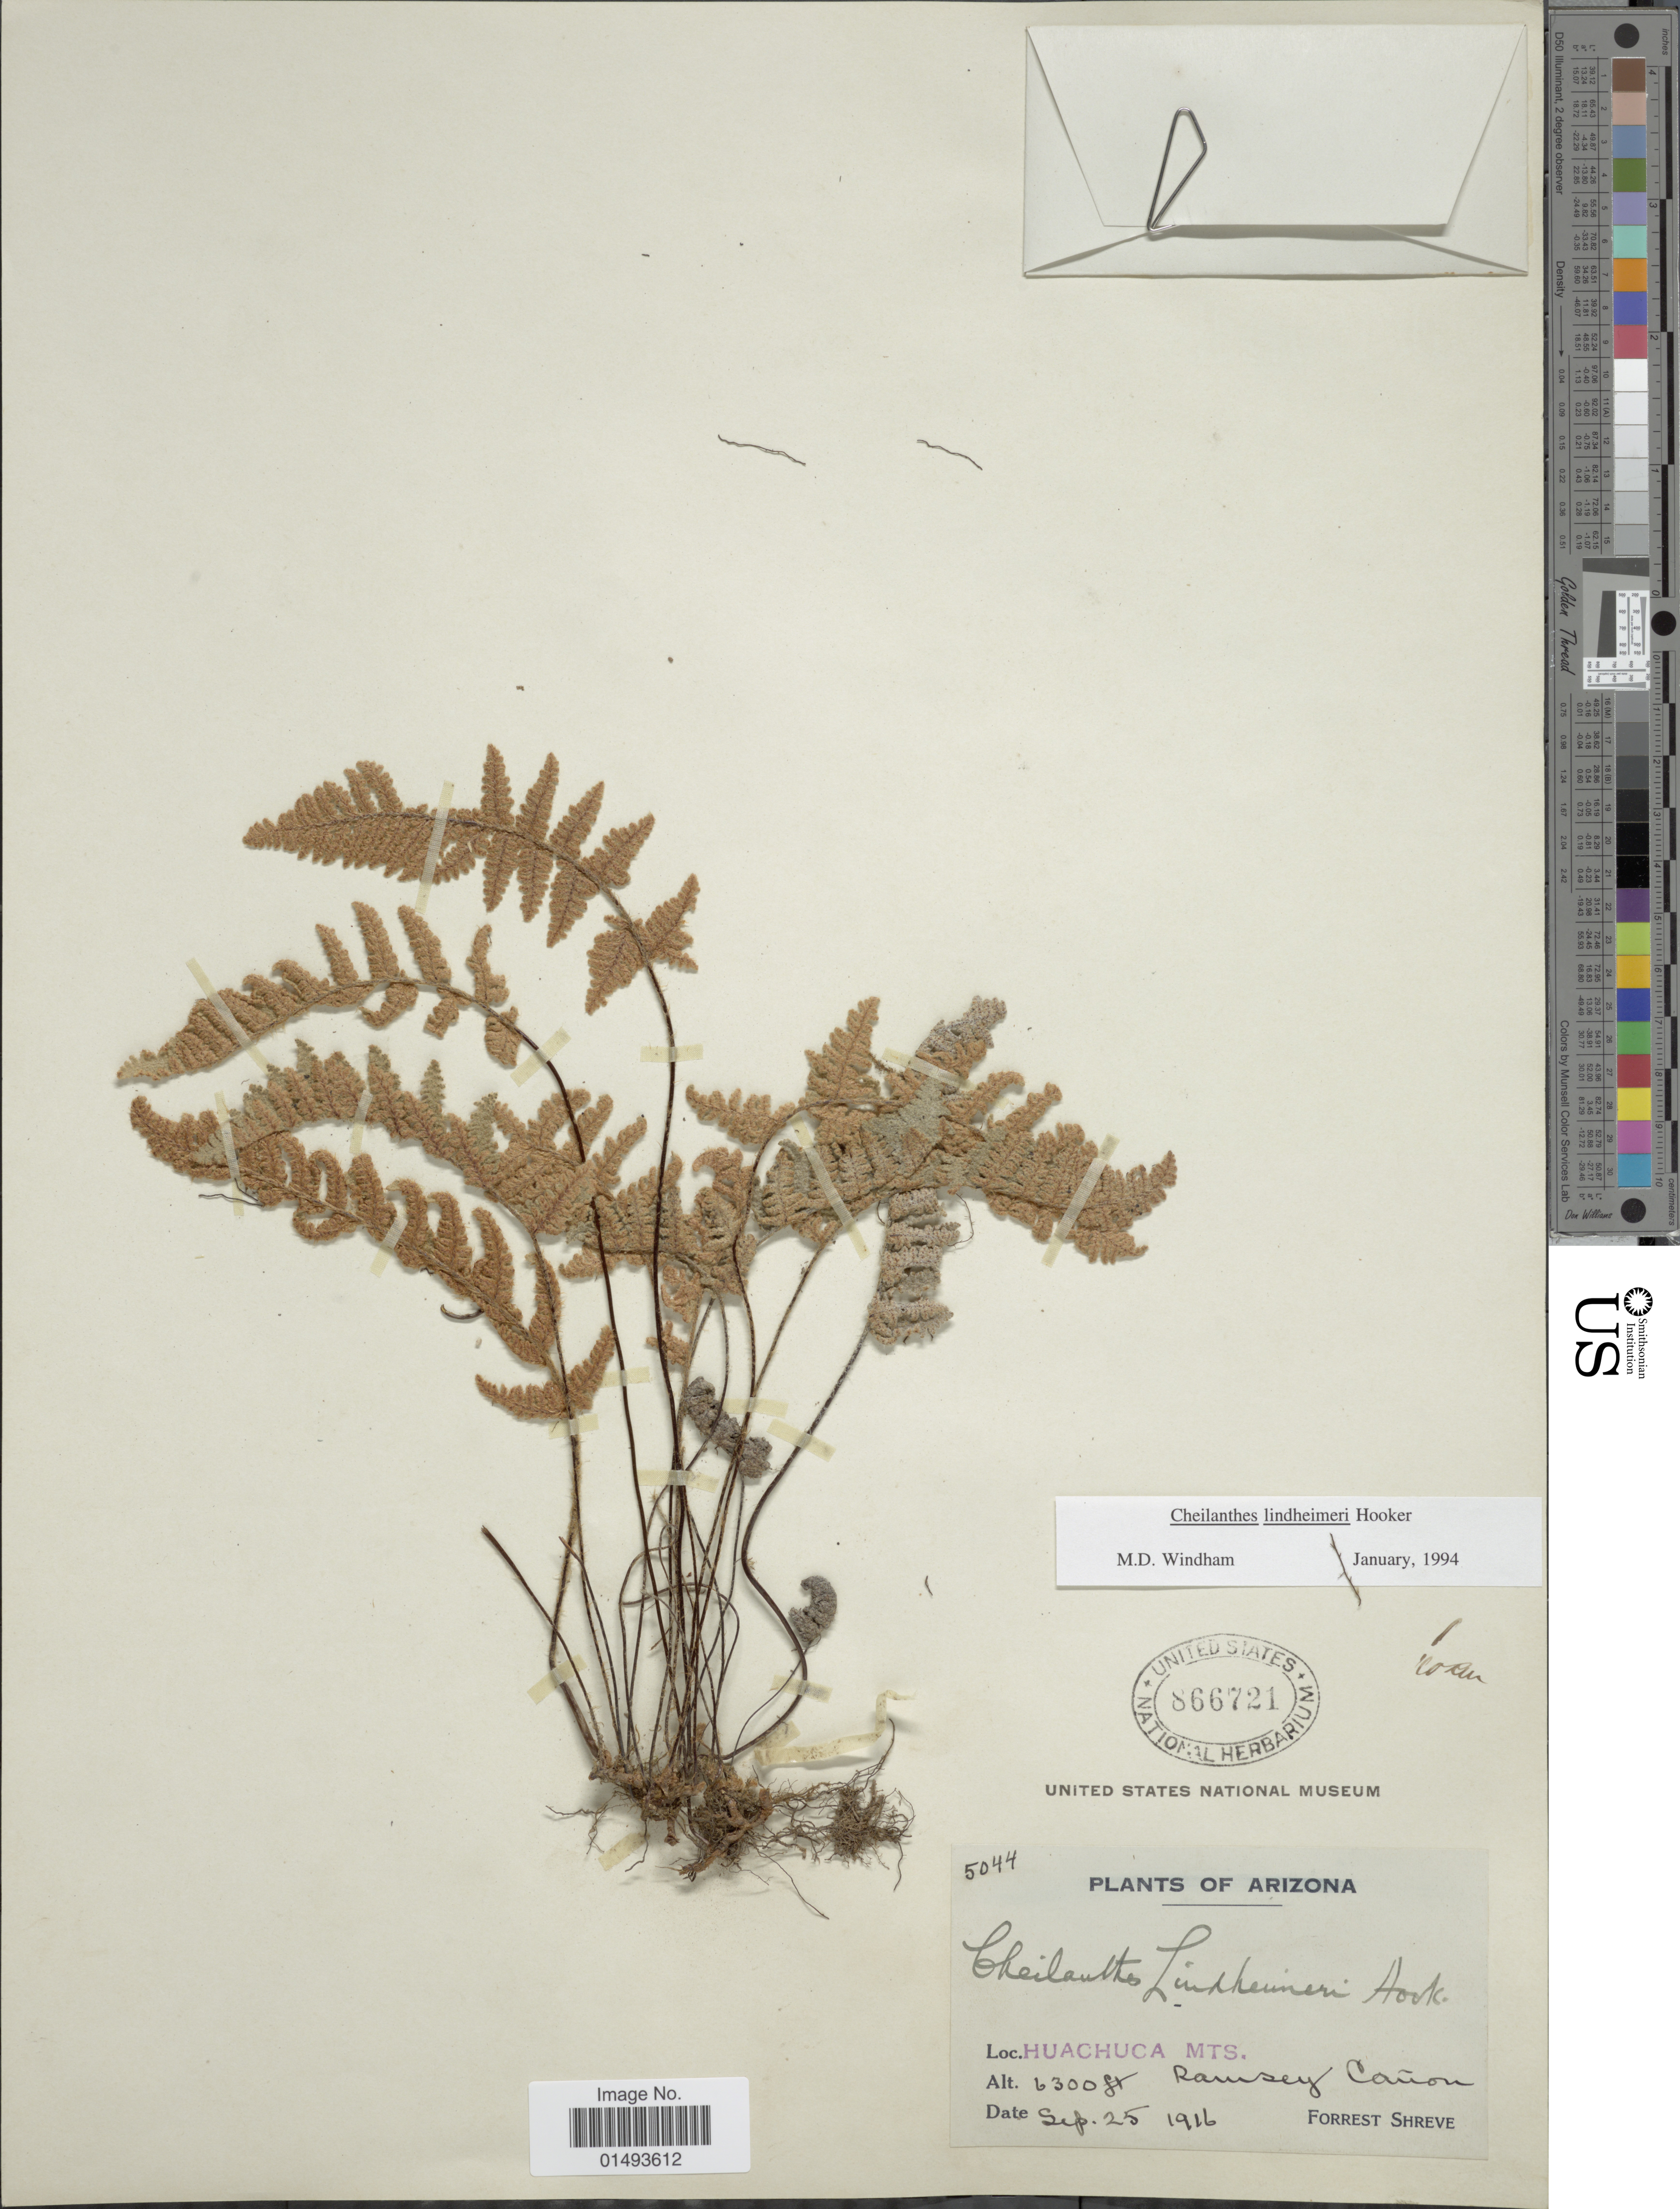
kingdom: Plantae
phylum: Tracheophyta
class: Polypodiopsida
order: Polypodiales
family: Pteridaceae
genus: Myriopteris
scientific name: Myriopteris lindheimeri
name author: (Hook.) J. Sm.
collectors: F. Shreve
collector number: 5044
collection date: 1916-09-25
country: United States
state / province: Arizona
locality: Plants of Arizona, Huachuca Mts. , Ramsey Canyon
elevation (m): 1920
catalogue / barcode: US 866721